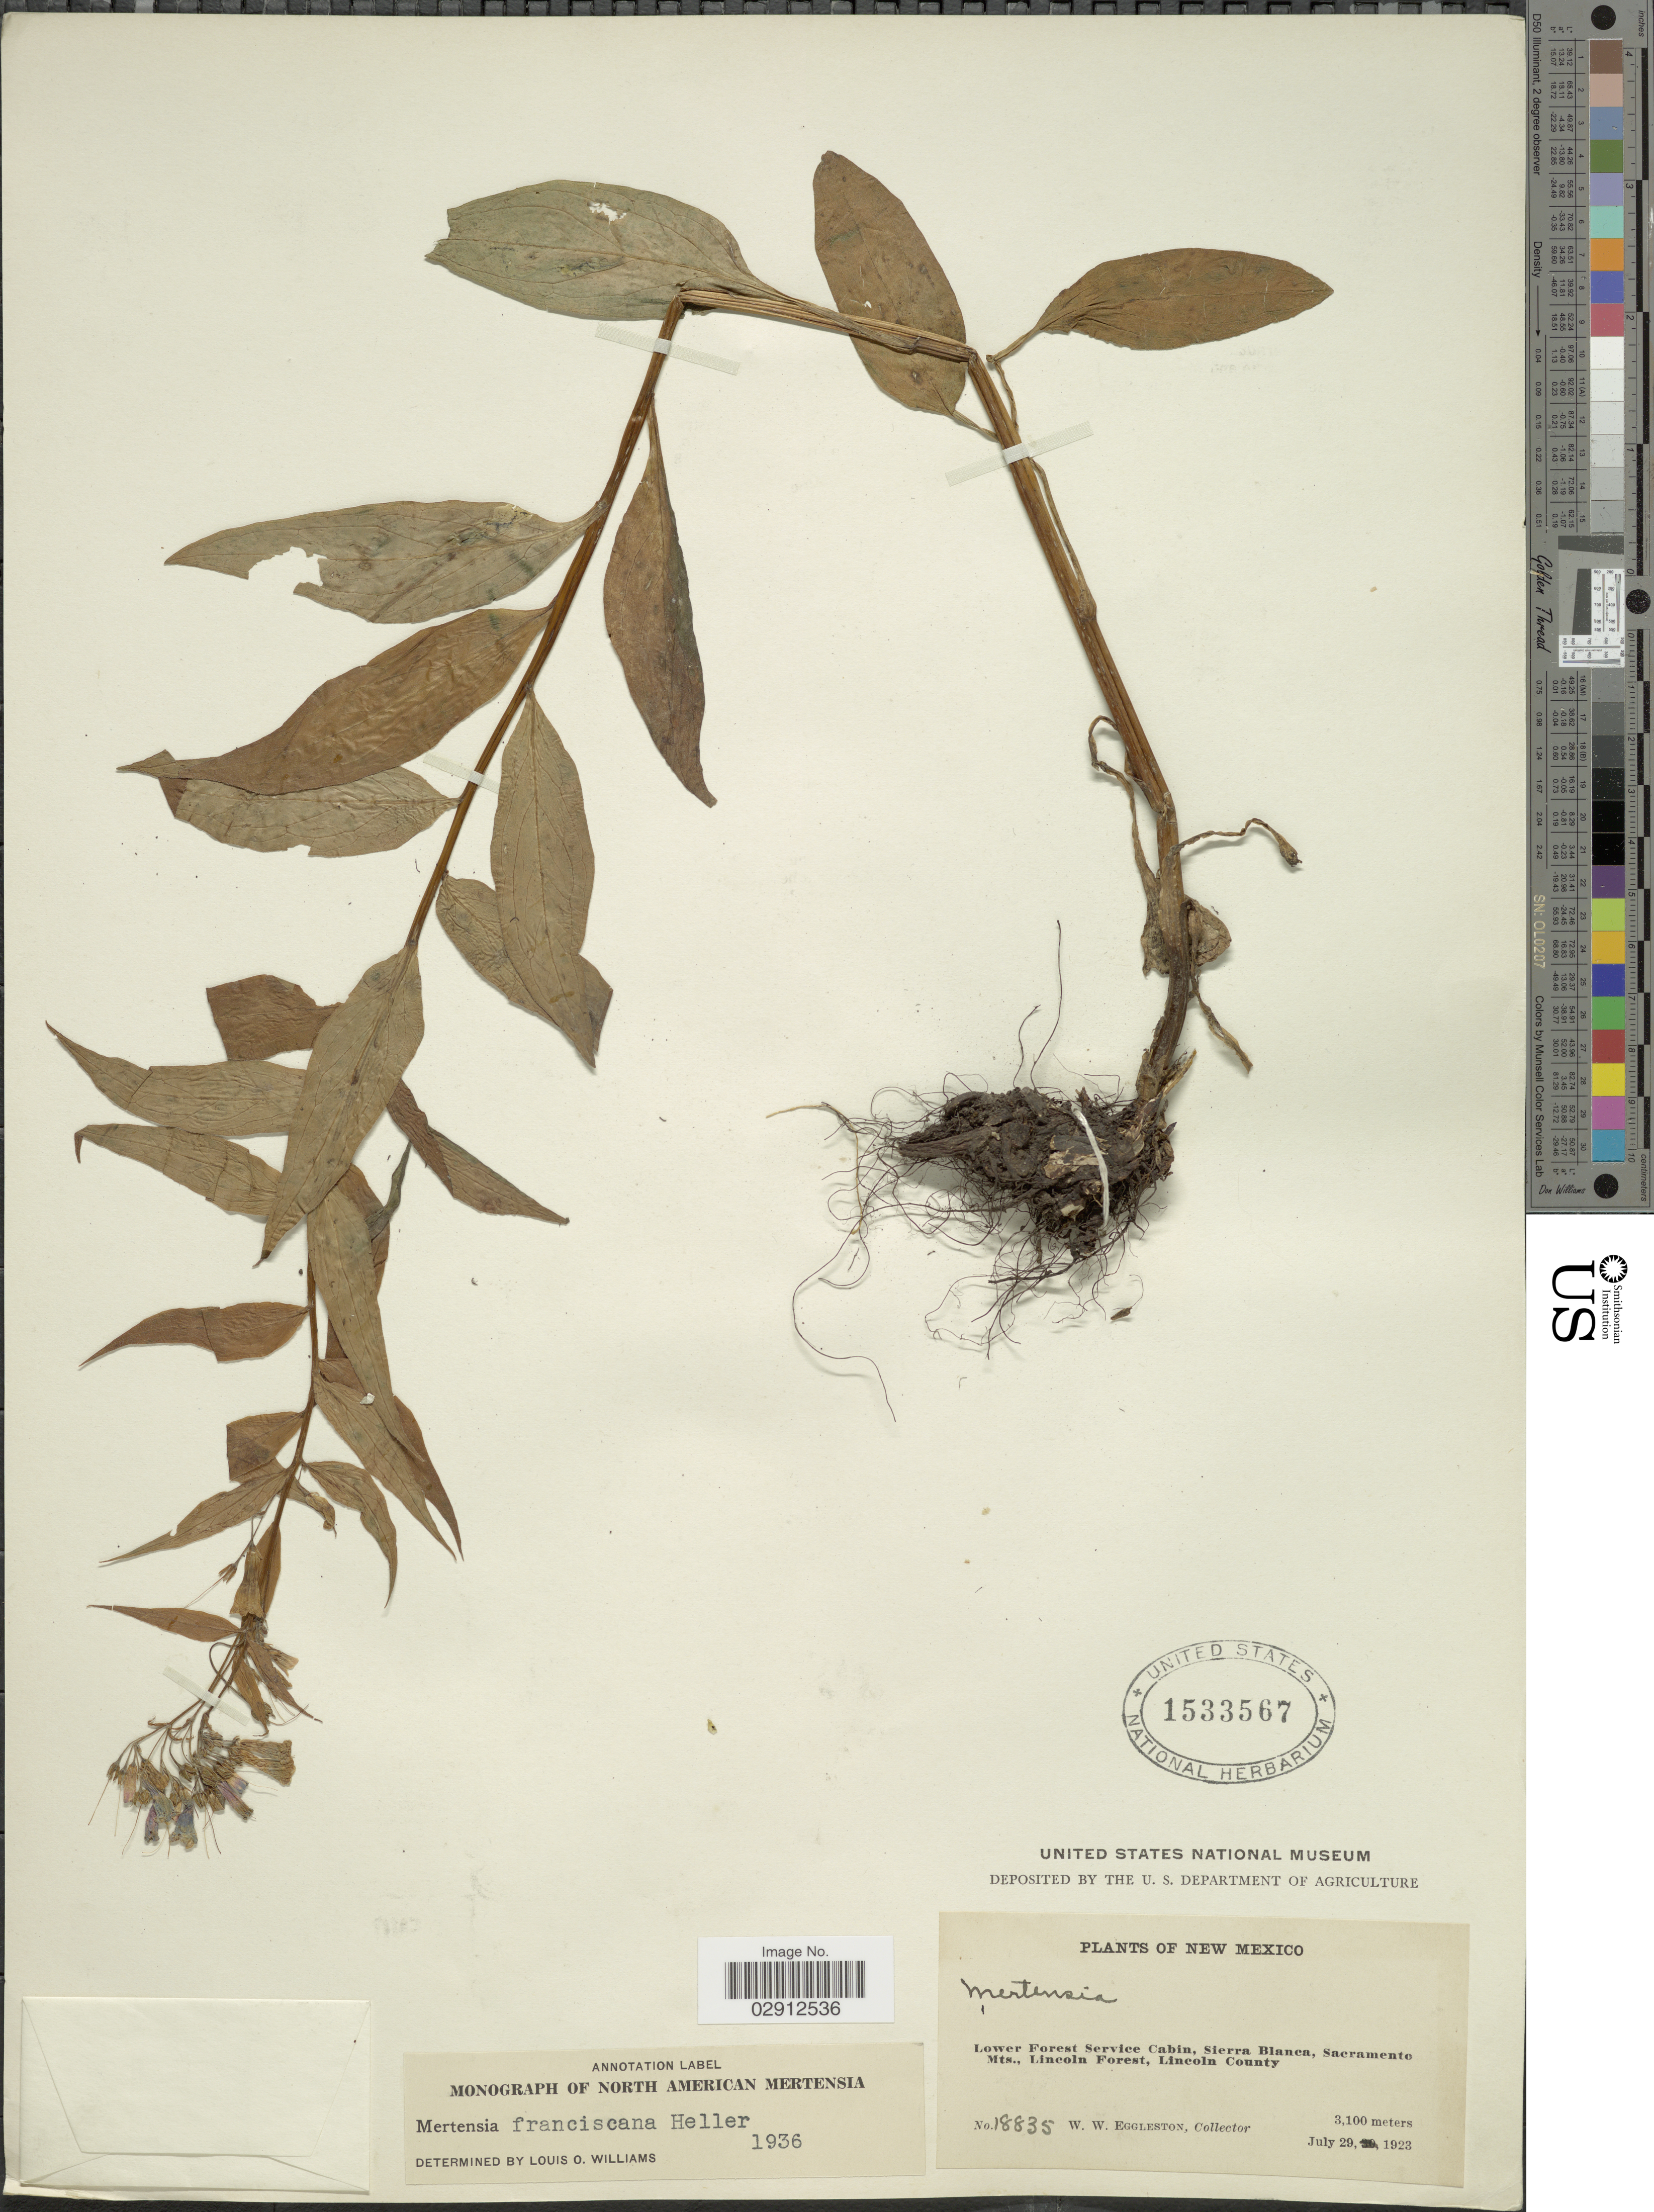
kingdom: Plantae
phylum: Tracheophyta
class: Magnoliopsida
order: Boraginales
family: Boraginaceae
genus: Mertensia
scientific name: Mertensia franciscana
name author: A. Heller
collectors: W. W. Eggleston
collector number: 18835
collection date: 1923-07-29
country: United States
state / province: New Mexico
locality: Lower Forest Service Cabin, Sierra Blanca, Sacramento Mts., Lincoln Forest, Lincoln County.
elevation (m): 3100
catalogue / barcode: US 1533567